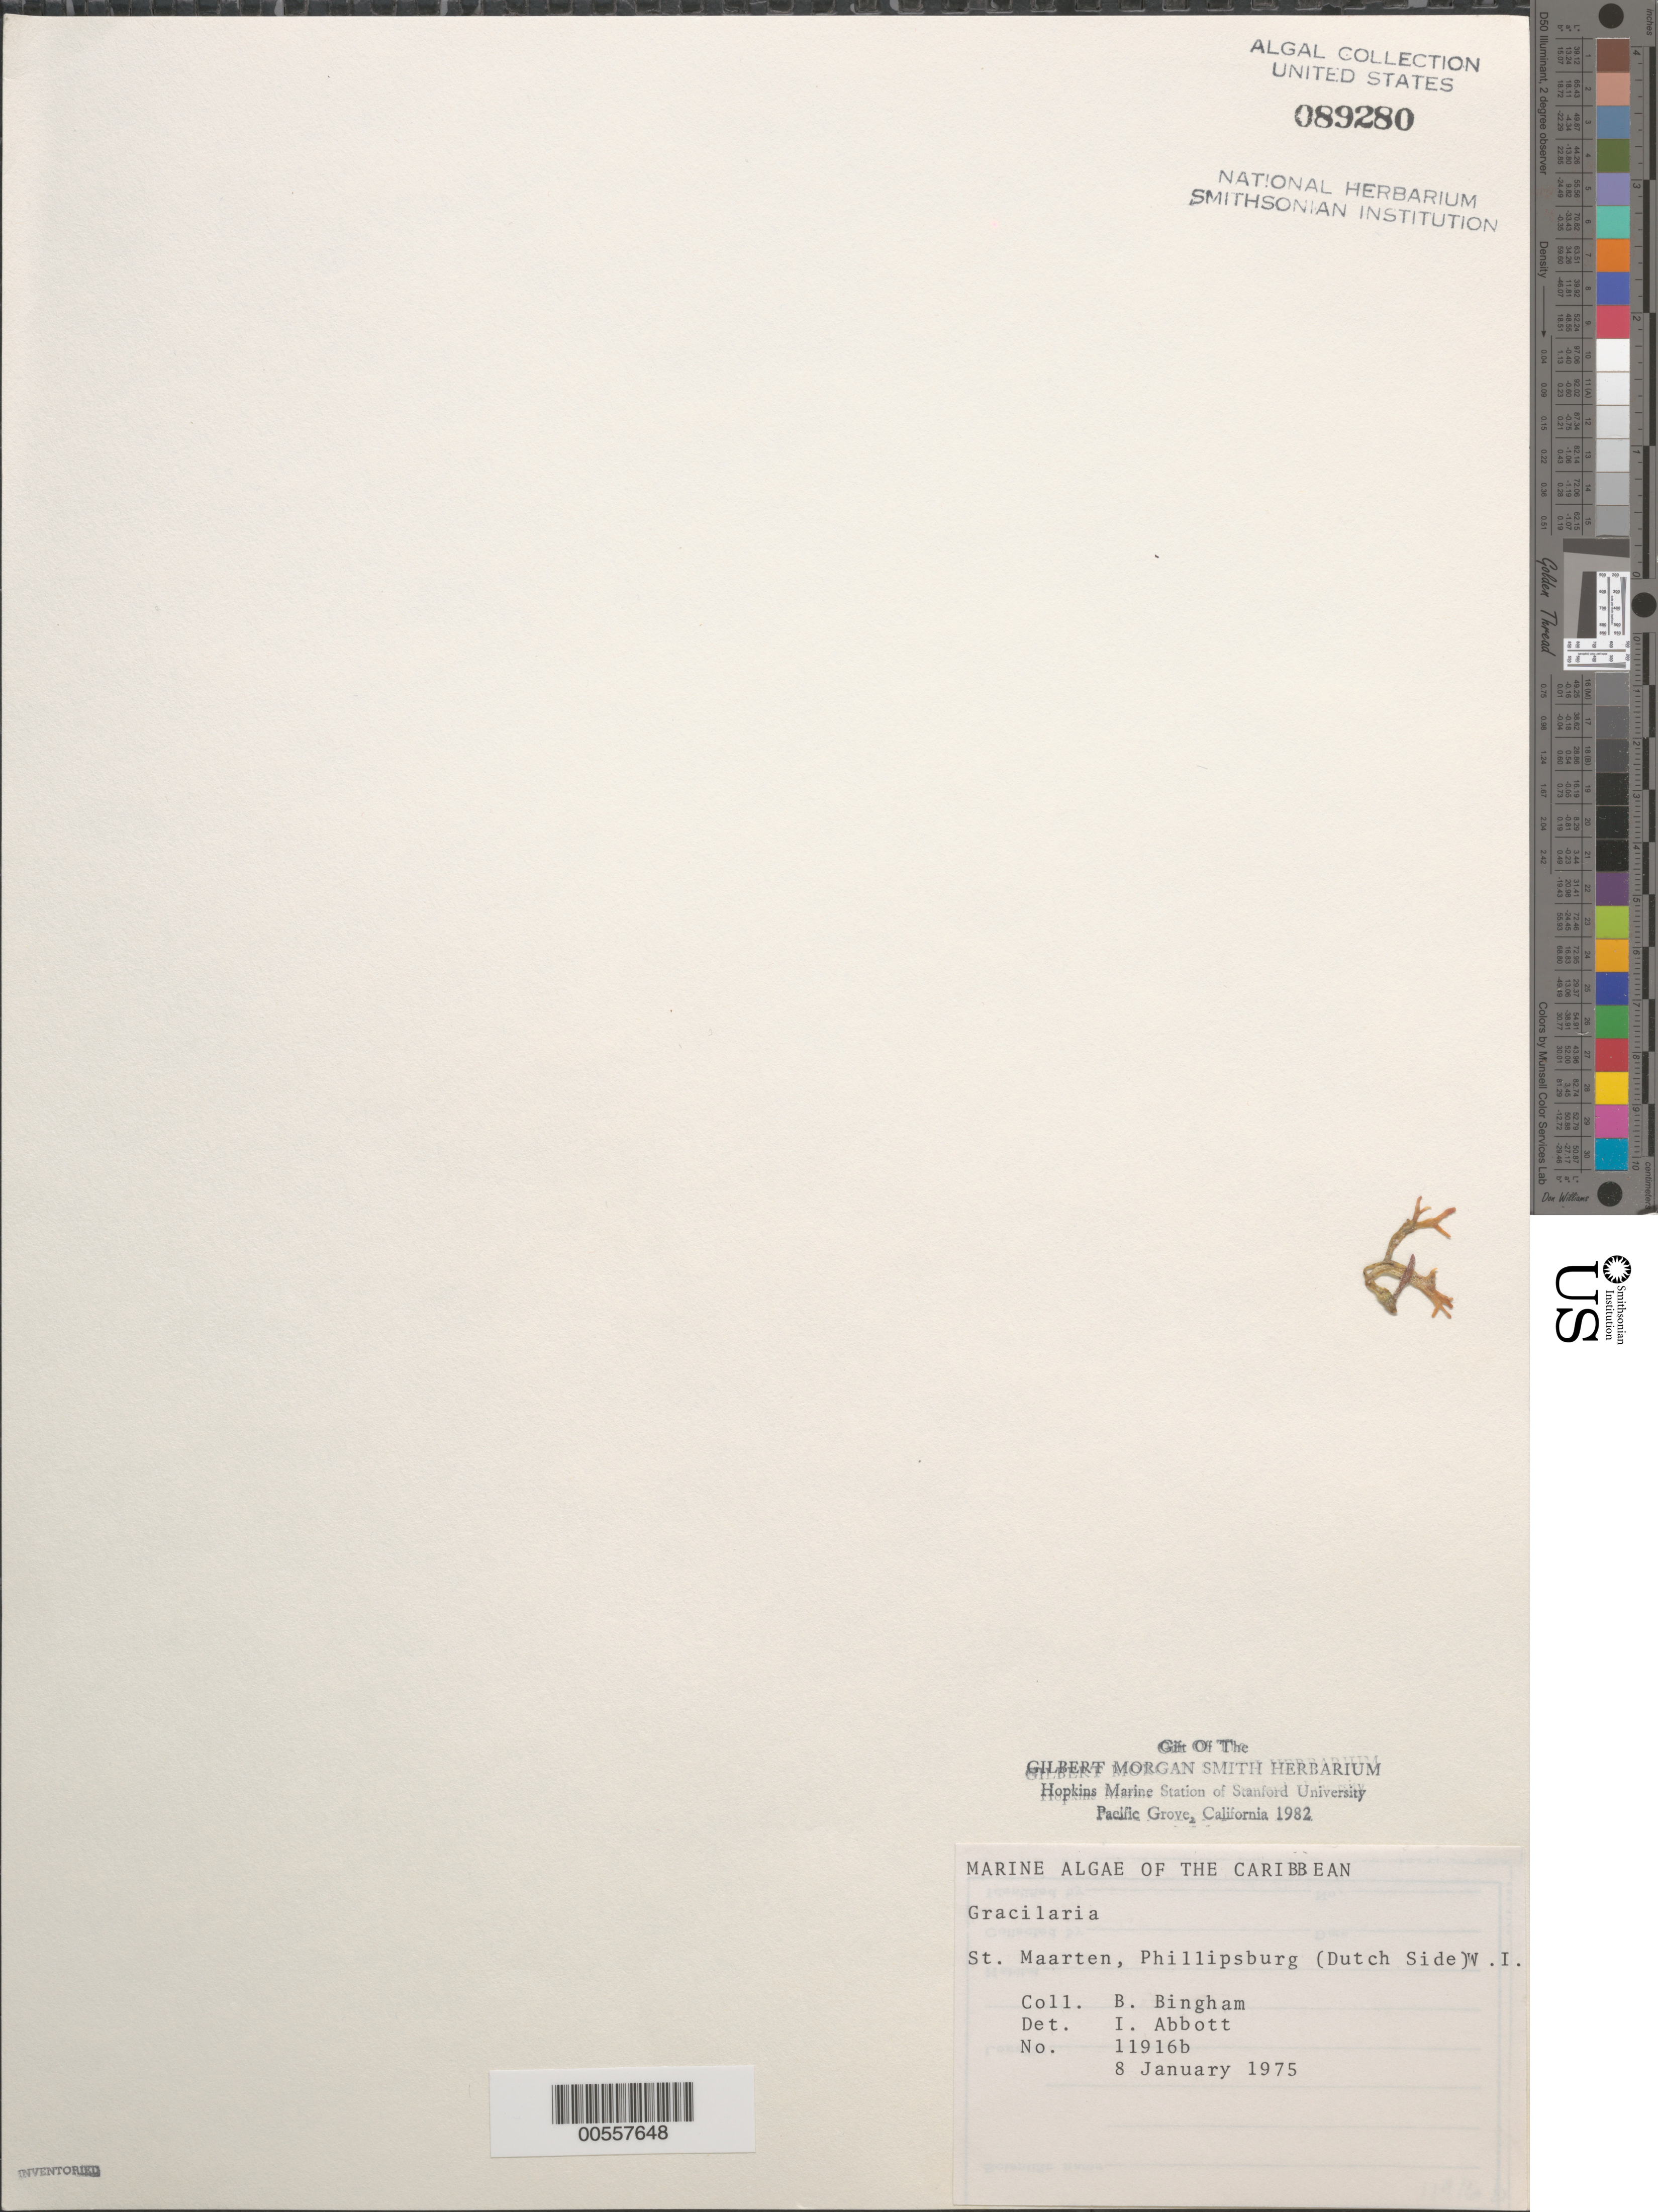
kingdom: Plantae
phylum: Rhodophyta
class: Florideophyceae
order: Gracilariales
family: Gracilariaceae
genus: Gracilaria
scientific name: Gracilaria sp.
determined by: Abbott, Isabella A.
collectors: B. Bingham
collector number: IAA 11916b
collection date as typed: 08 Jan 1975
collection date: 1975-01-08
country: Sint Maartin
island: Sint Maarten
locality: Phillipsburg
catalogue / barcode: US 89280